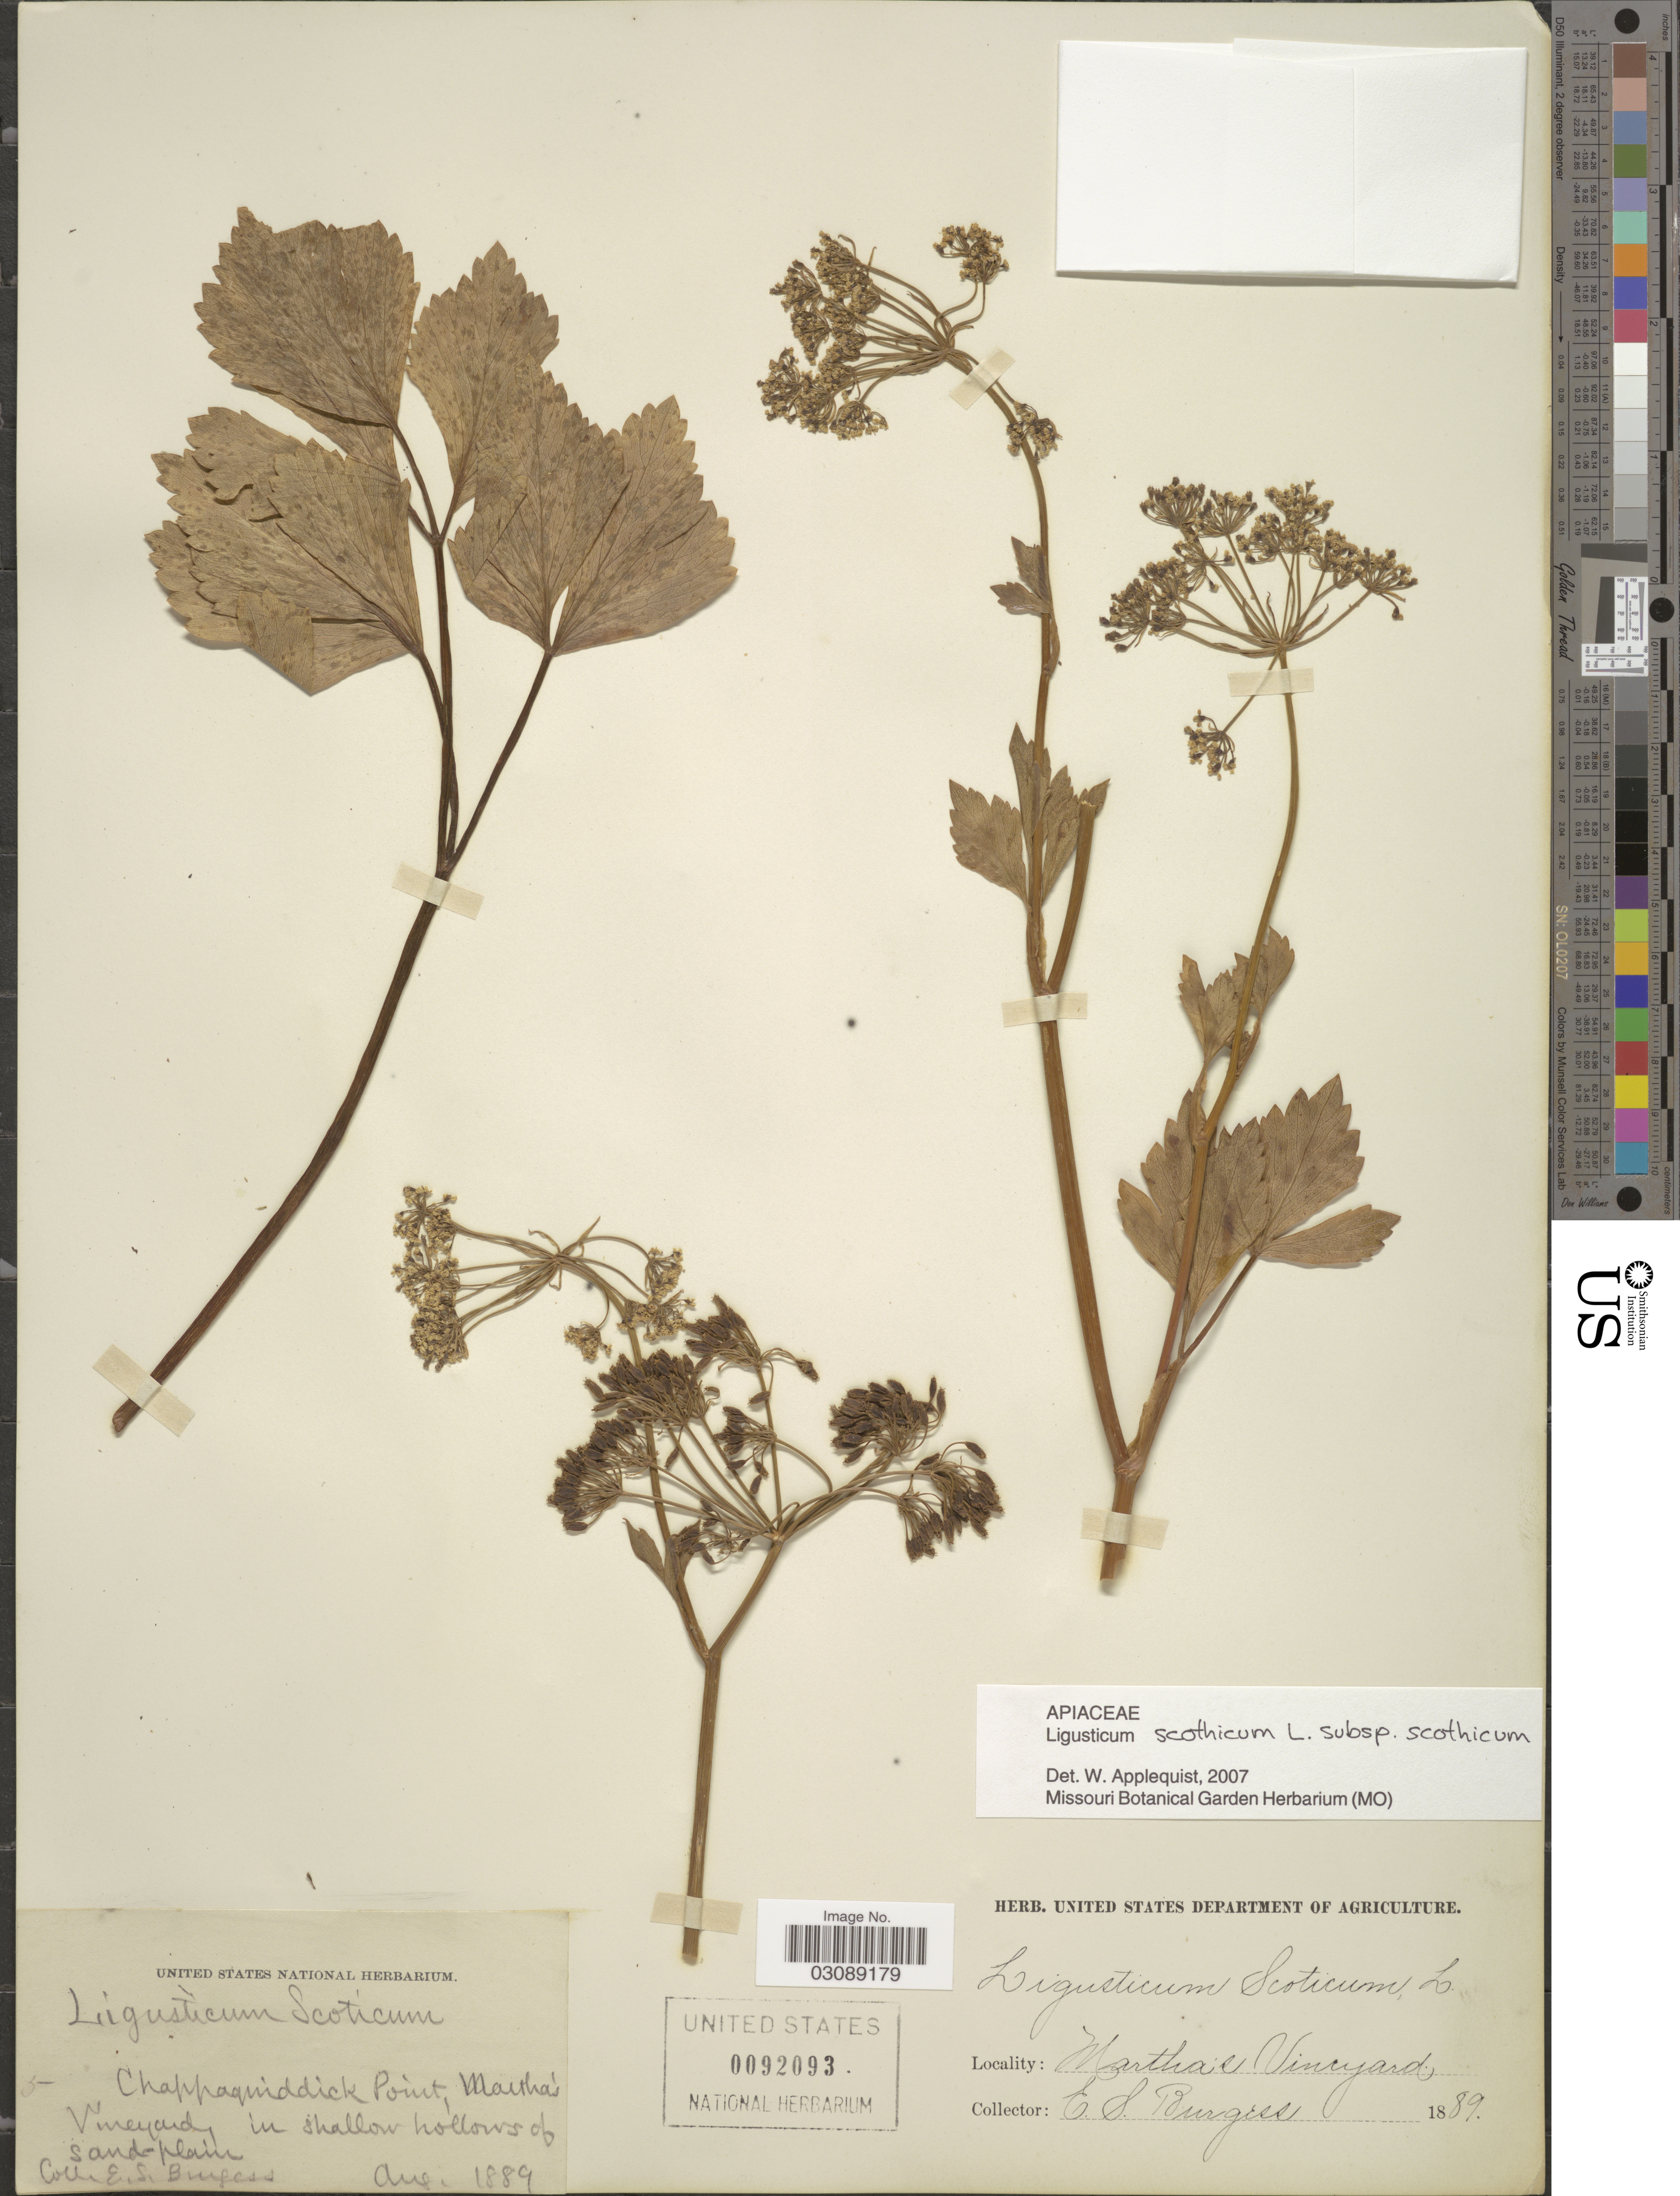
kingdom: Plantae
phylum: Tracheophyta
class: Magnoliopsida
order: Apiales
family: Apiaceae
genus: Ligusticum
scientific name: Ligusticum scoticum subsp. scoticum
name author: L.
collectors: E. Burgess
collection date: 1889-08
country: United States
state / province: Massachusetts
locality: Chappaquiddick Point, Martha's Vineyard, in shallow hollows of sand plain.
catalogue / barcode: US 92093